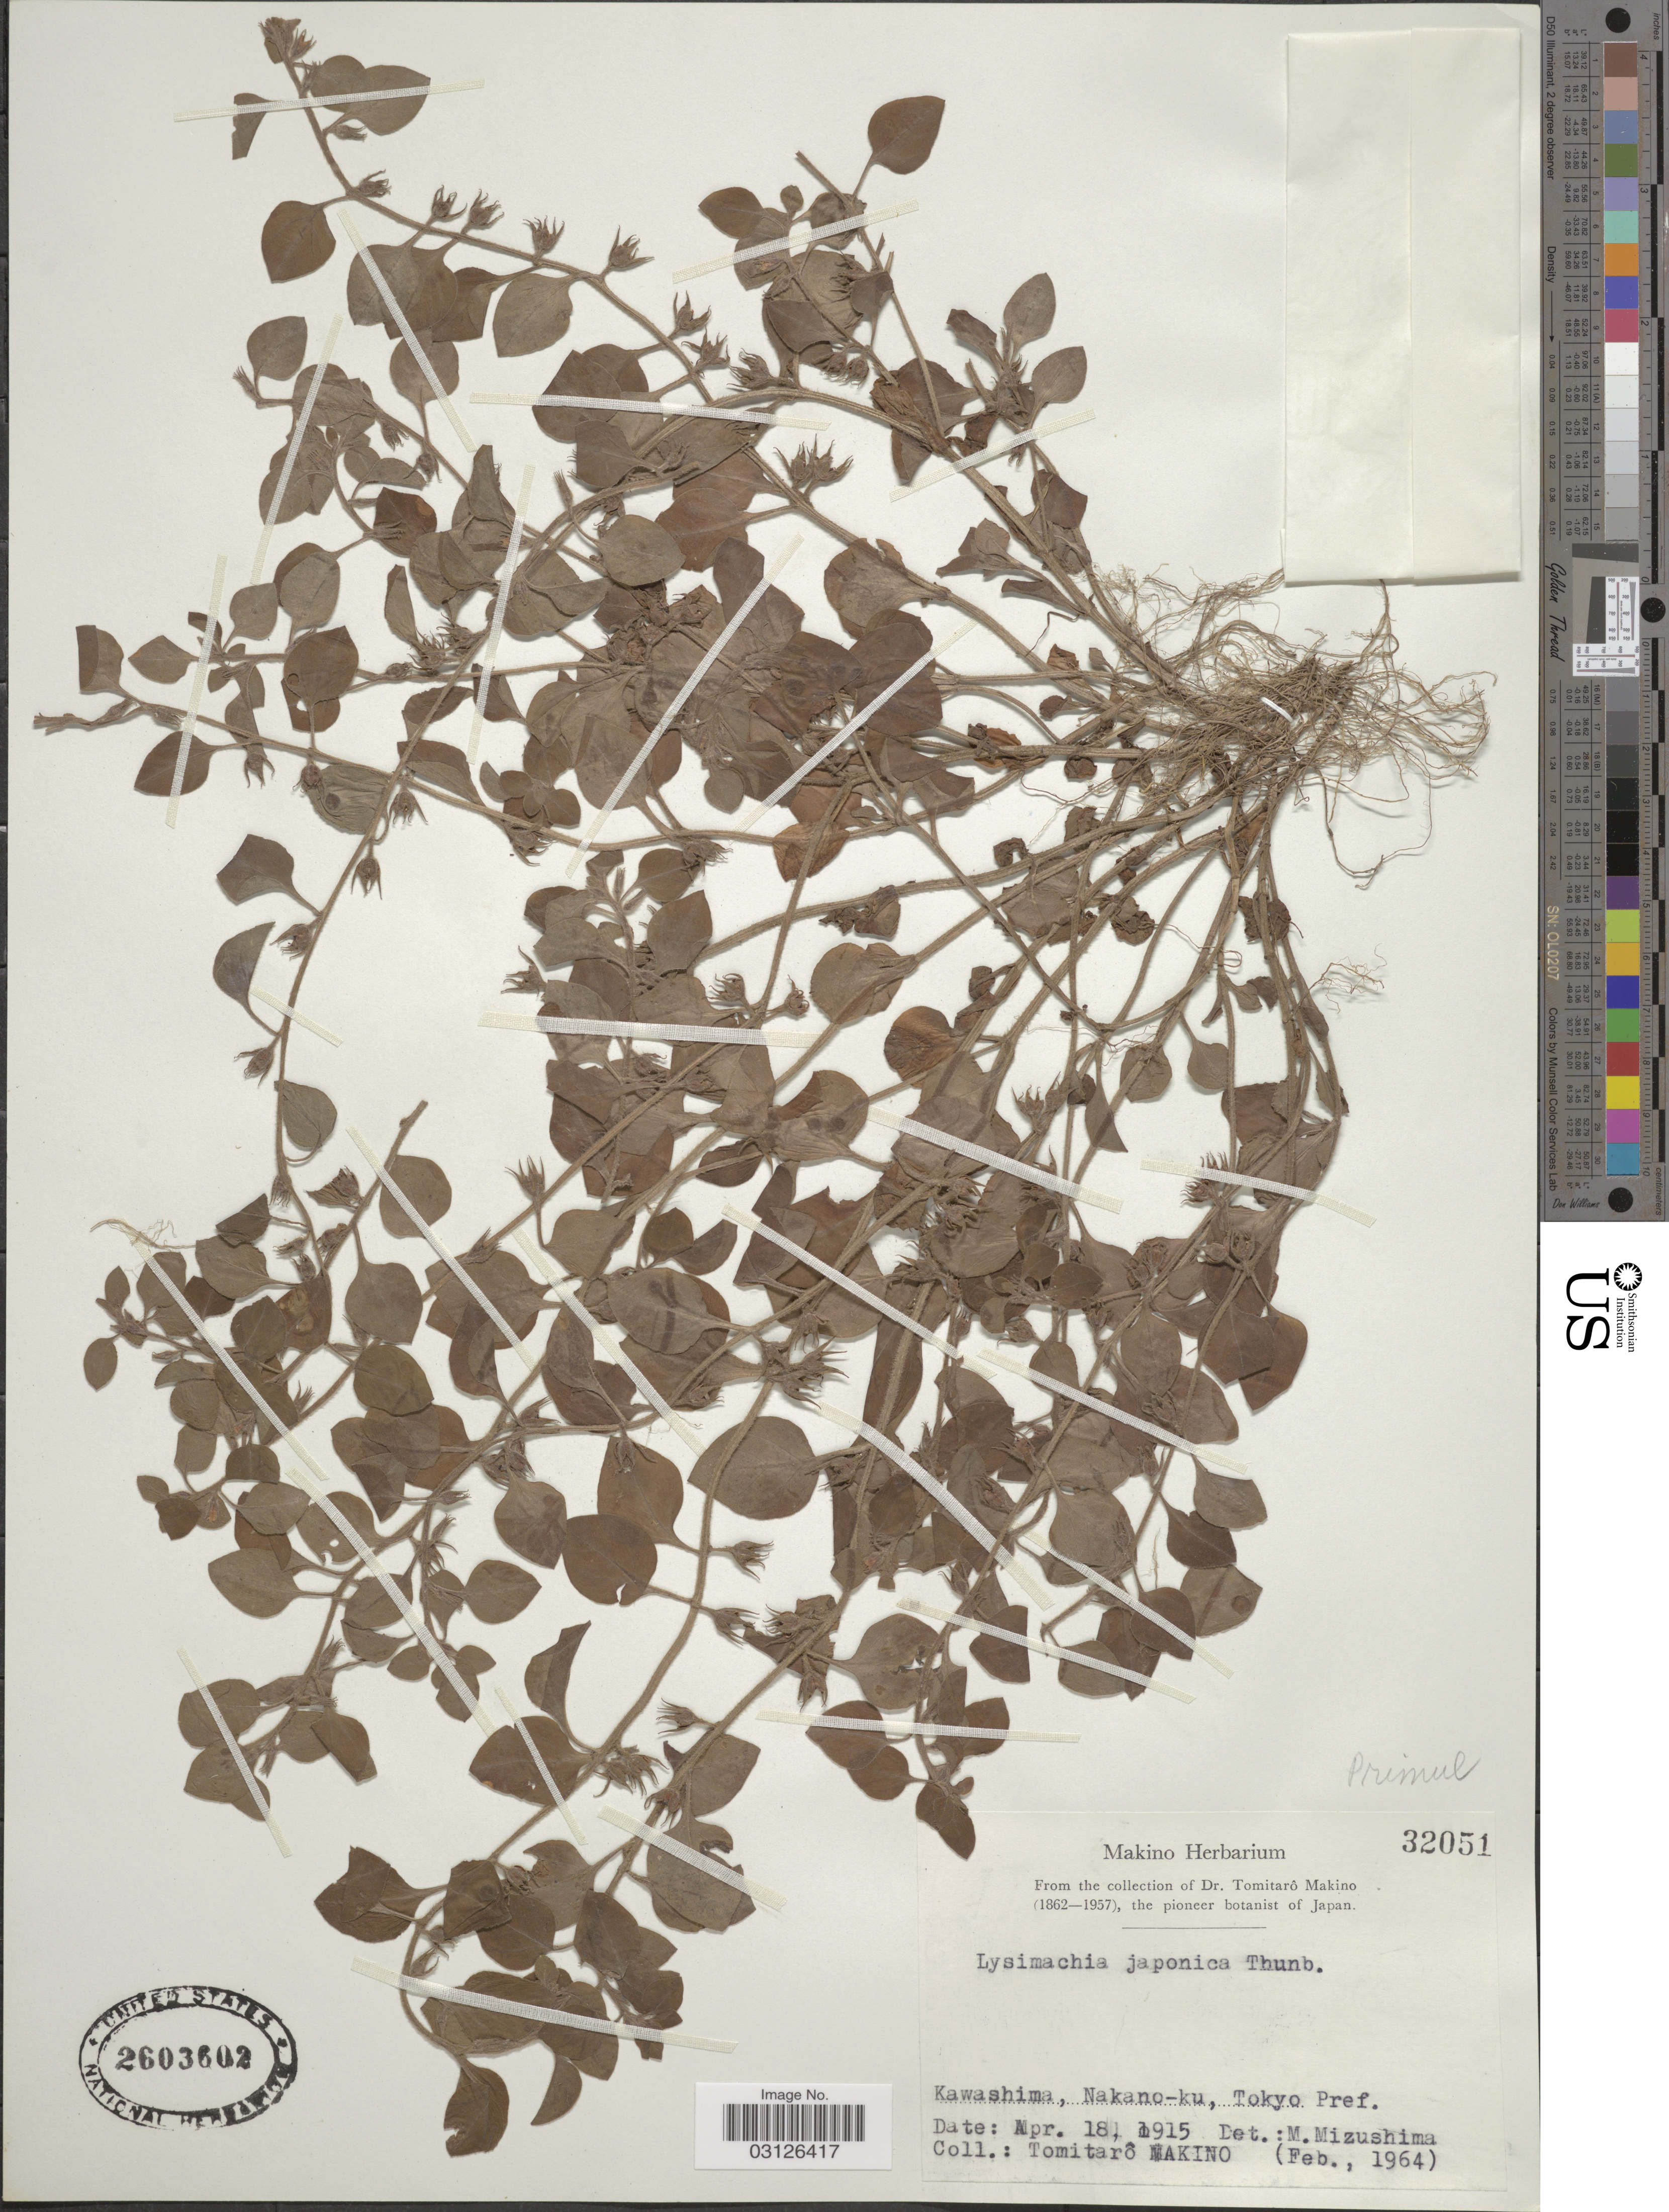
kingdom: Plantae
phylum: Tracheophyta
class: Magnoliopsida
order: Ericales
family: Primulaceae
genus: Lysimachia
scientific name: Lysimachia japonica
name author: Thunb.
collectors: T. Makino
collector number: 32051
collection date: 1964-02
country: Japan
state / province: Tokyo, Federal City of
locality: Kawashima, Nakano-ku, Tokyo Pref.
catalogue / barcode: US 2603602